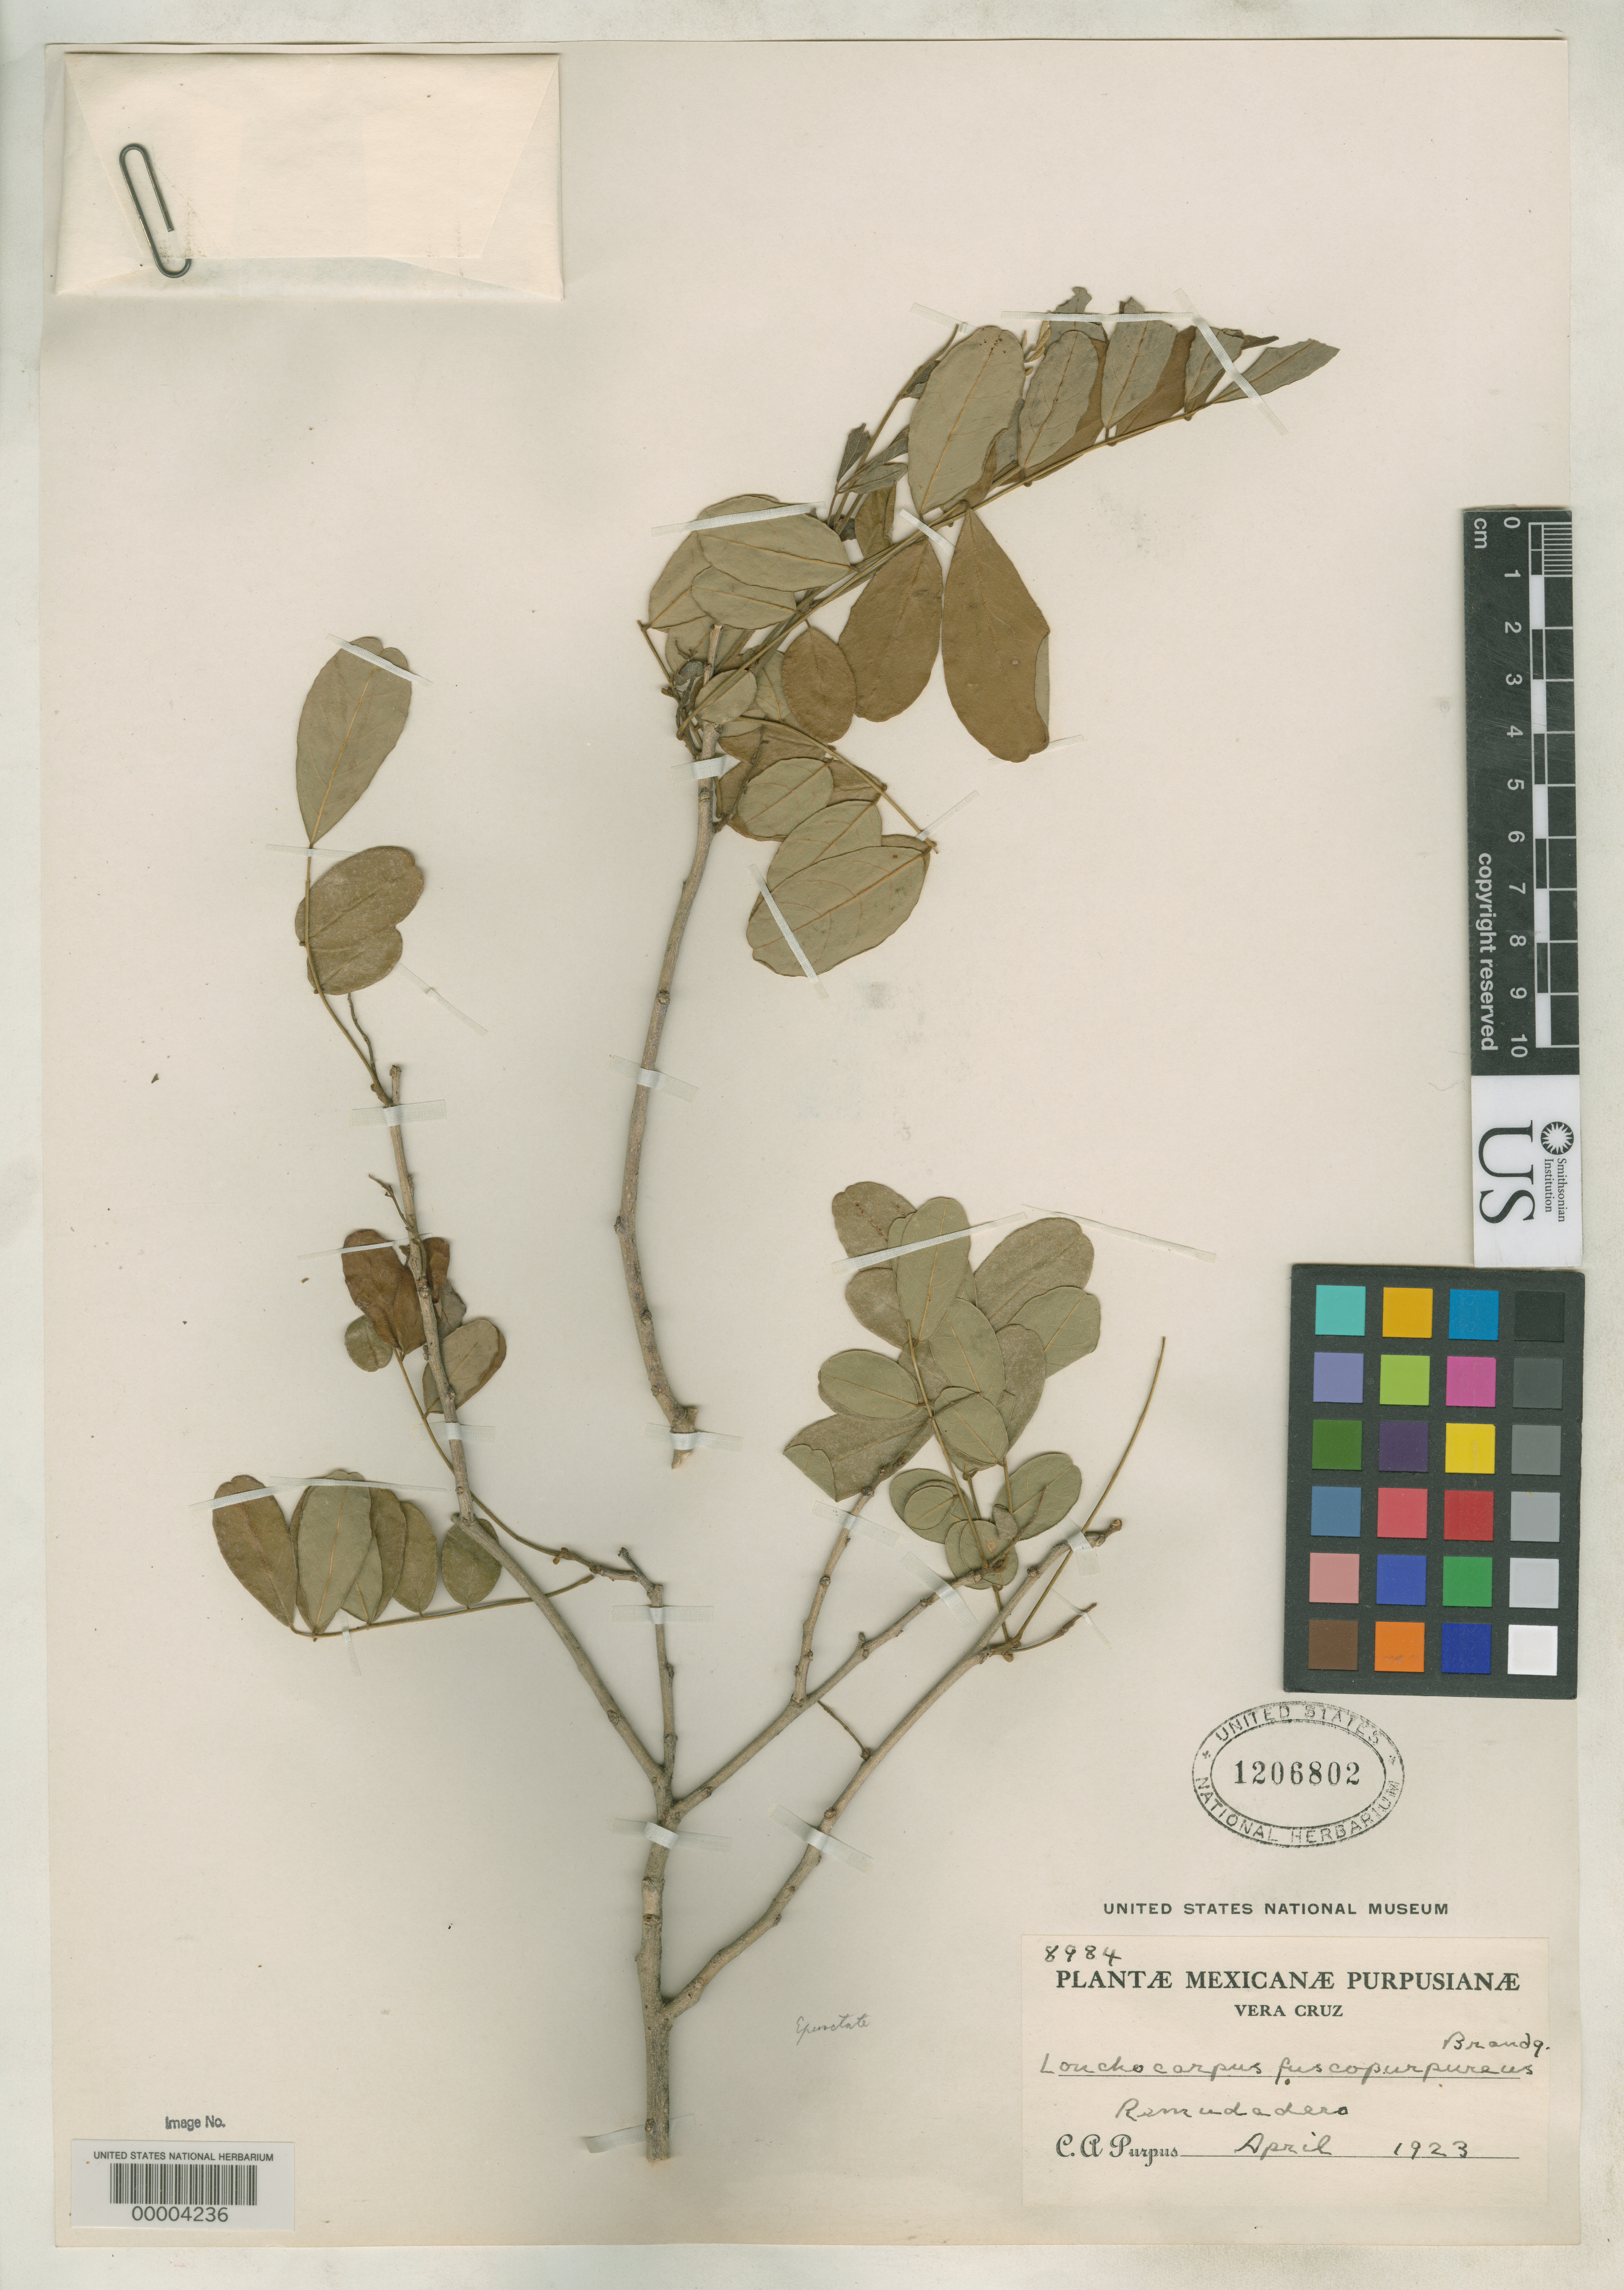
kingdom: Plantae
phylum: Tracheophyta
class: Magnoliopsida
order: Fabales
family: Fabaceae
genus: Lonchocarpus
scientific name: Lonchocarpus fuscopurpureus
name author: Brandegee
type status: Isotype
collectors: C. A. Purpus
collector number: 8984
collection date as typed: Apr 1923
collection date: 1923-04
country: Mexico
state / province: Veracruz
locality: Near Remudadero.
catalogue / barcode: US 1206802